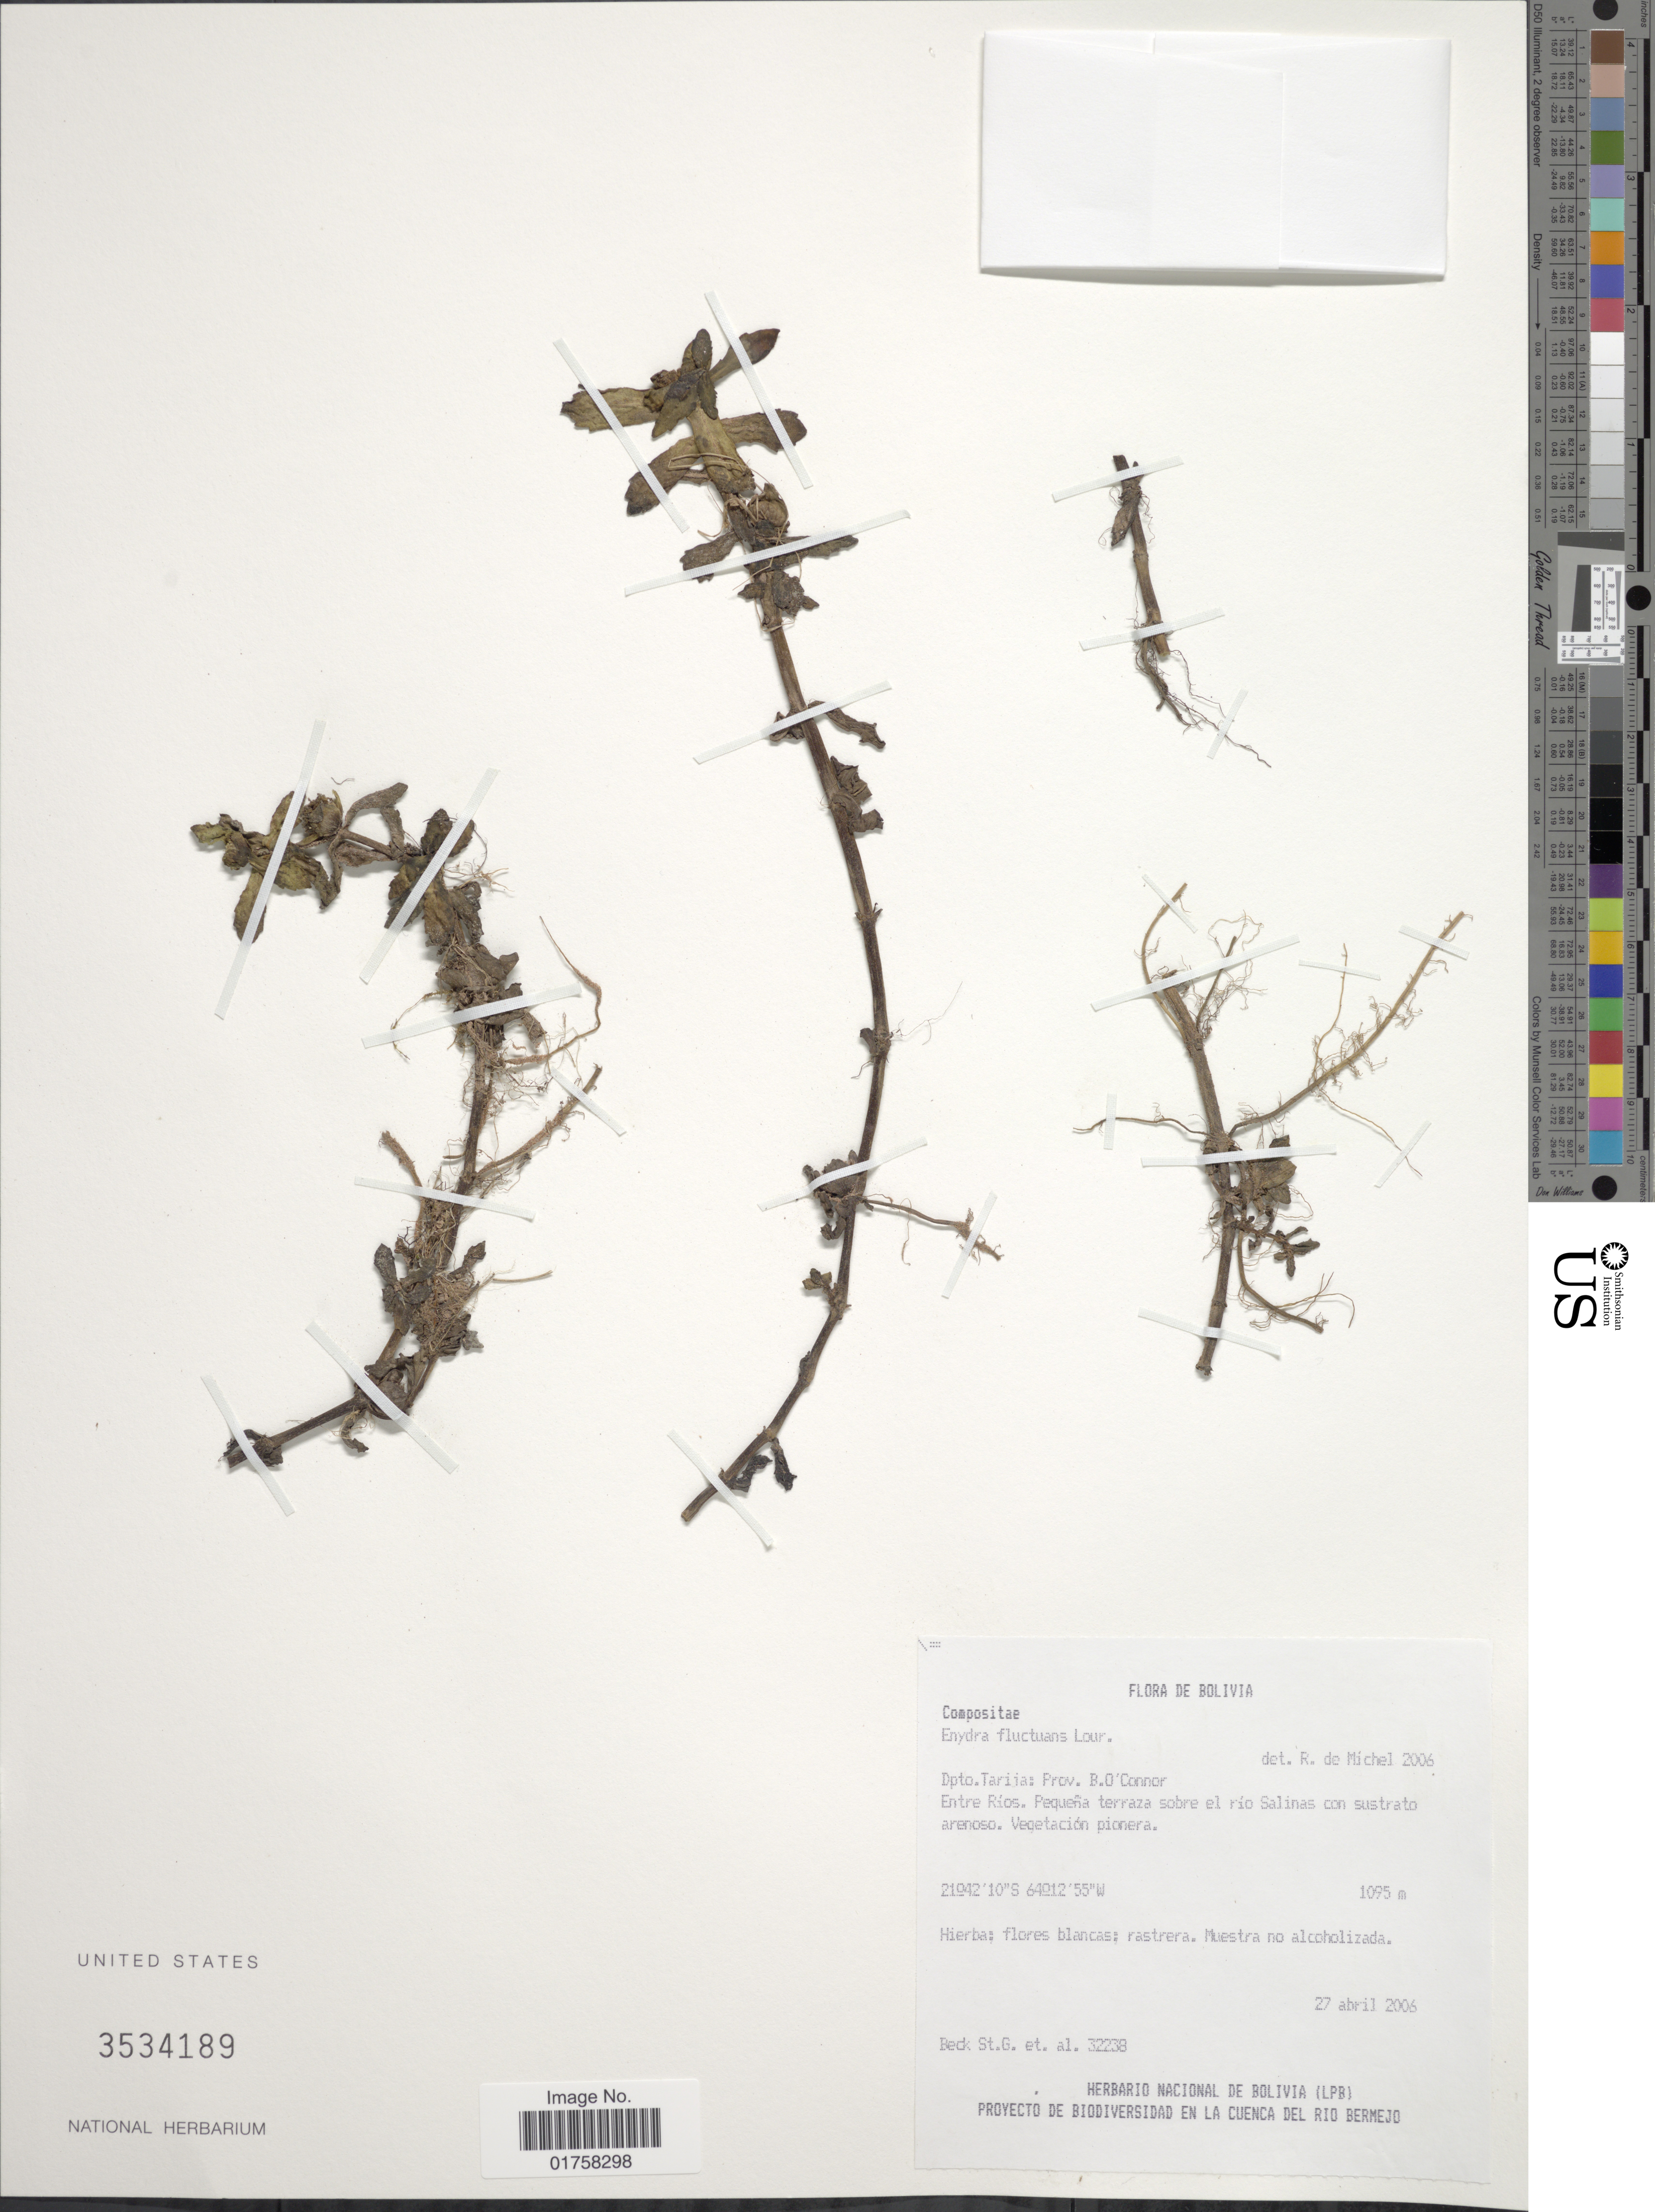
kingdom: Plantae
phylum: Tracheophyta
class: Magnoliopsida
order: Asterales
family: Asteraceae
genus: Enhydra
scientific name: Enhydra fluctuans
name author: Lour.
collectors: S. G. Beck & et al.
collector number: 32238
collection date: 2006-04-27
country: Bolivia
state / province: Tarija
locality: Prov. B. O'Connor, Entre Rios. Pequeña terraza sobre el rio Salinas con sustrato arenoso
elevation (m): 1095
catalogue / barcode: US 3534189